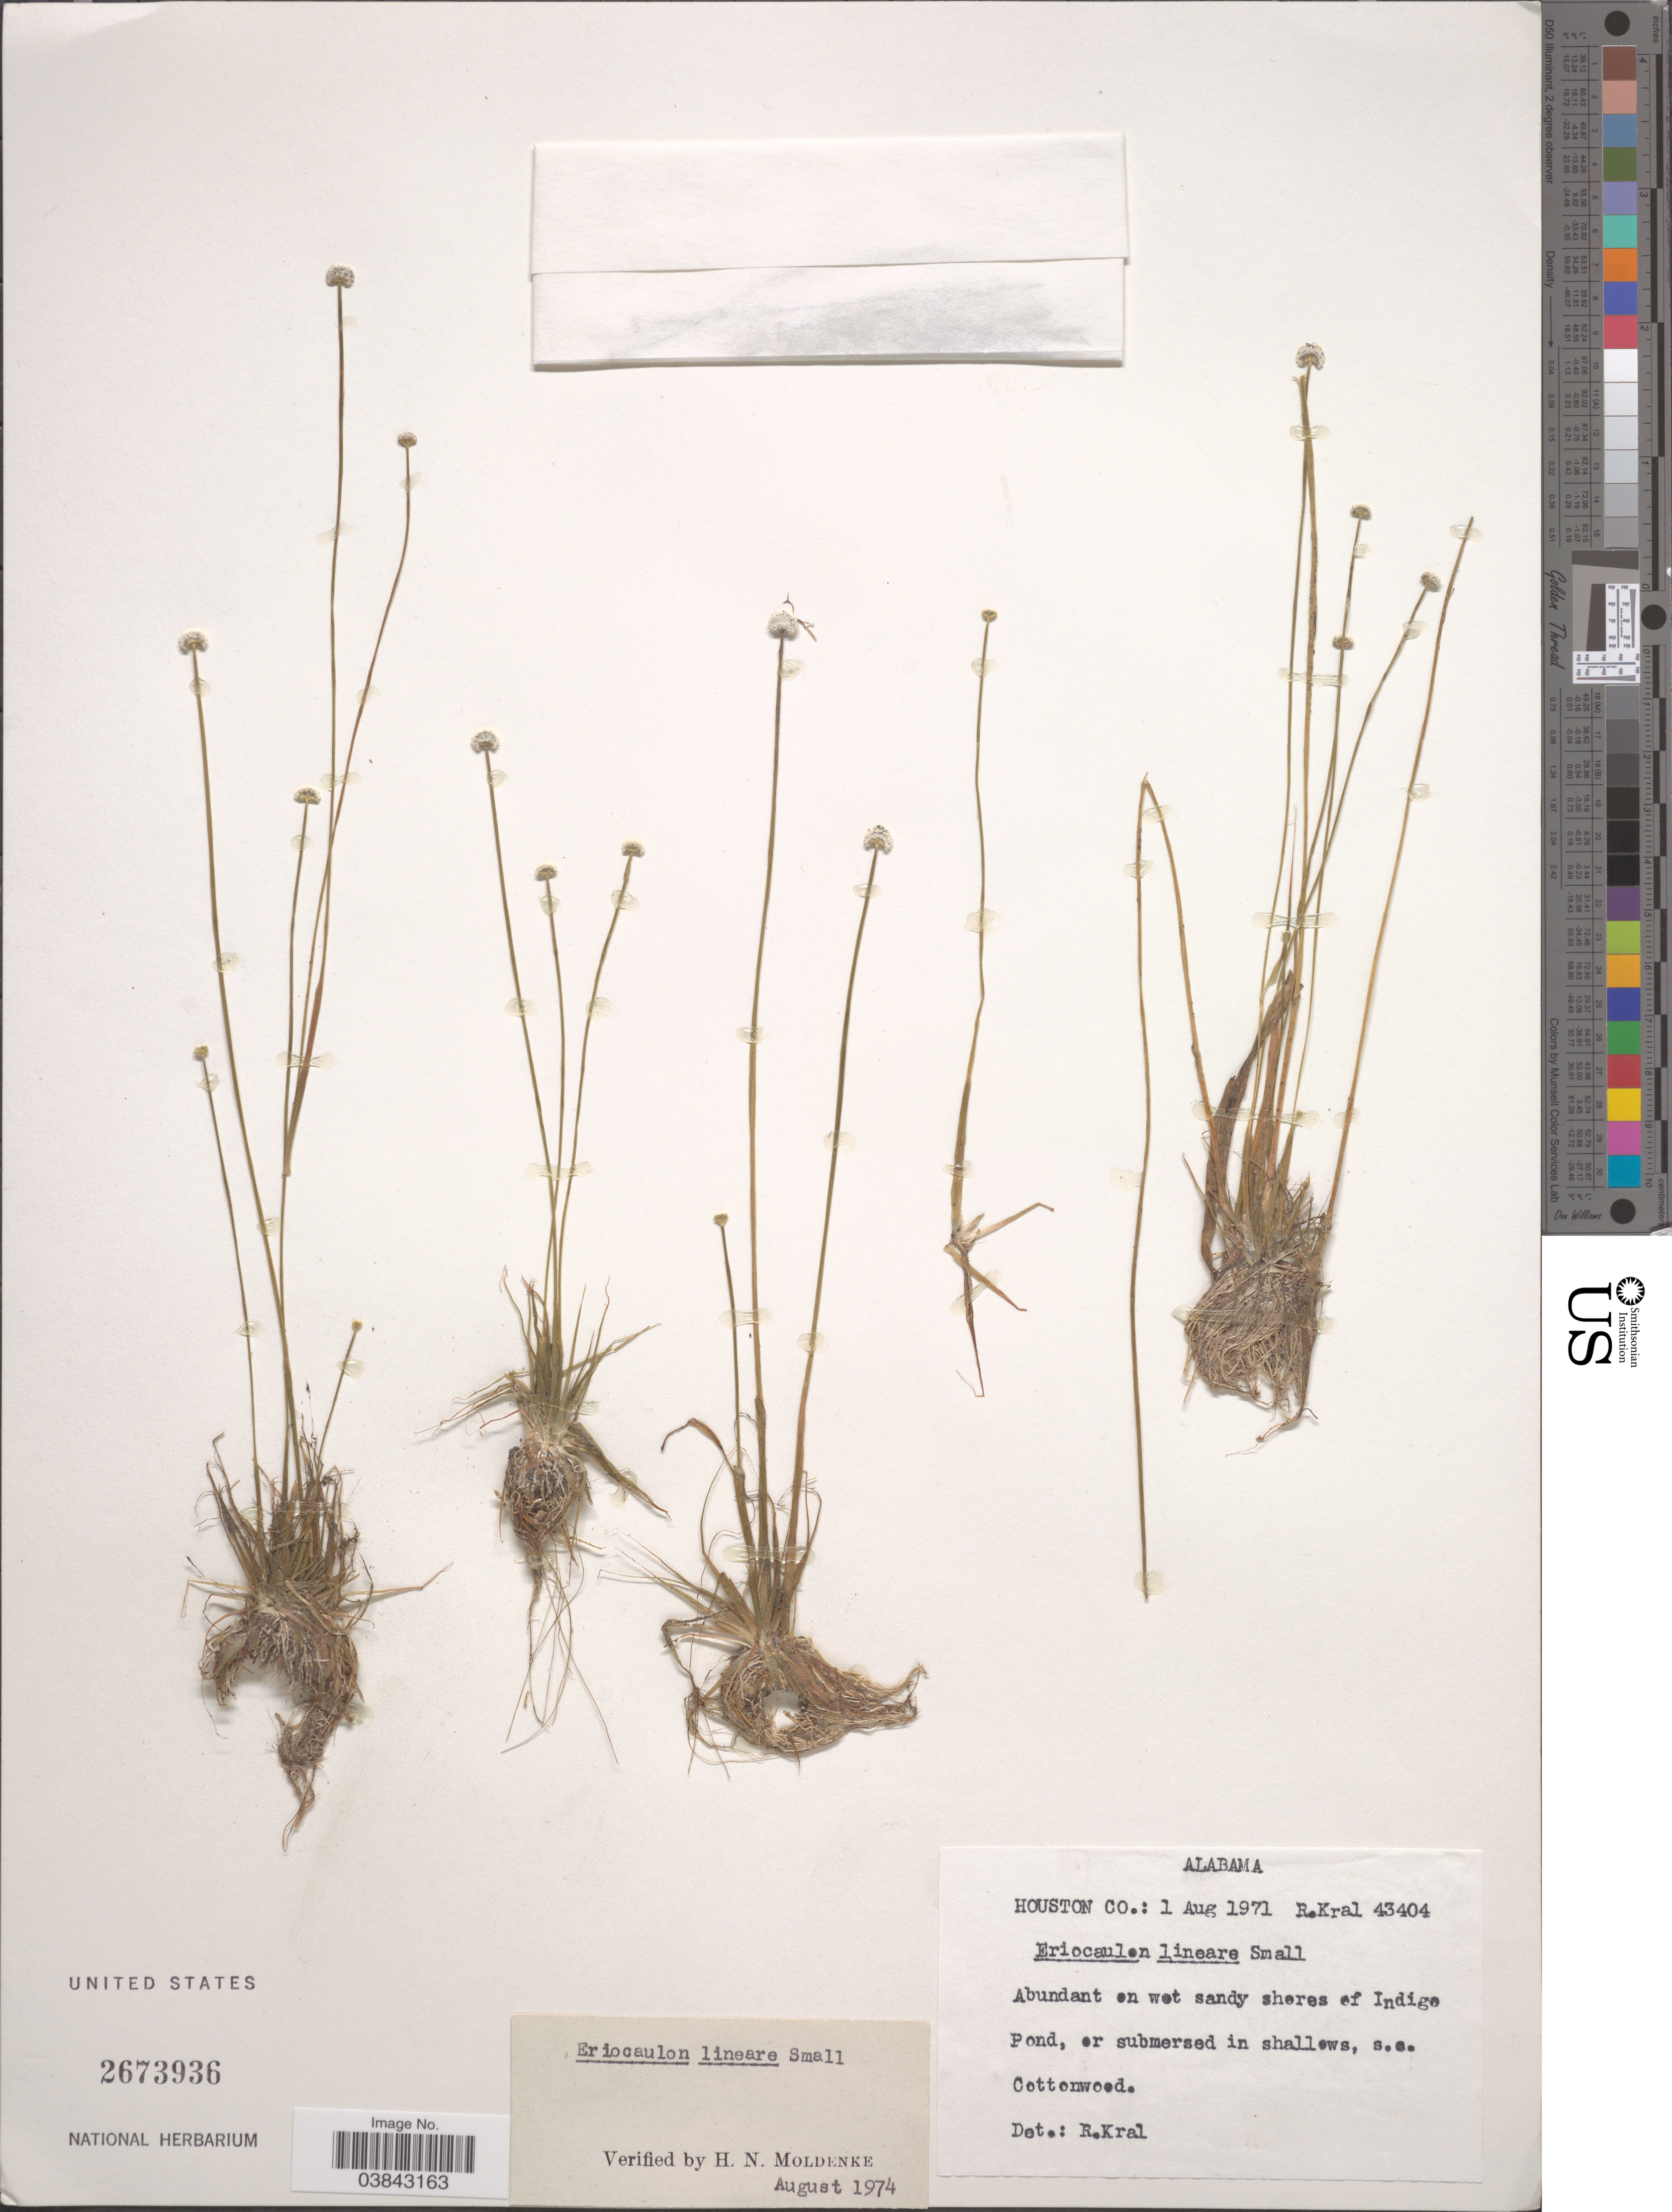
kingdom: Plantae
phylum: Tracheophyta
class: Liliopsida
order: Poales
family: Eriocaulaceae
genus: Eriocaulon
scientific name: Eriocaulon lineare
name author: Small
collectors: R. Kral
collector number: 43404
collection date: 1971-08-01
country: United States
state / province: Alabama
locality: Houston Co. Indige Pond, s.o. Cottonwood.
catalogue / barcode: US 2673936